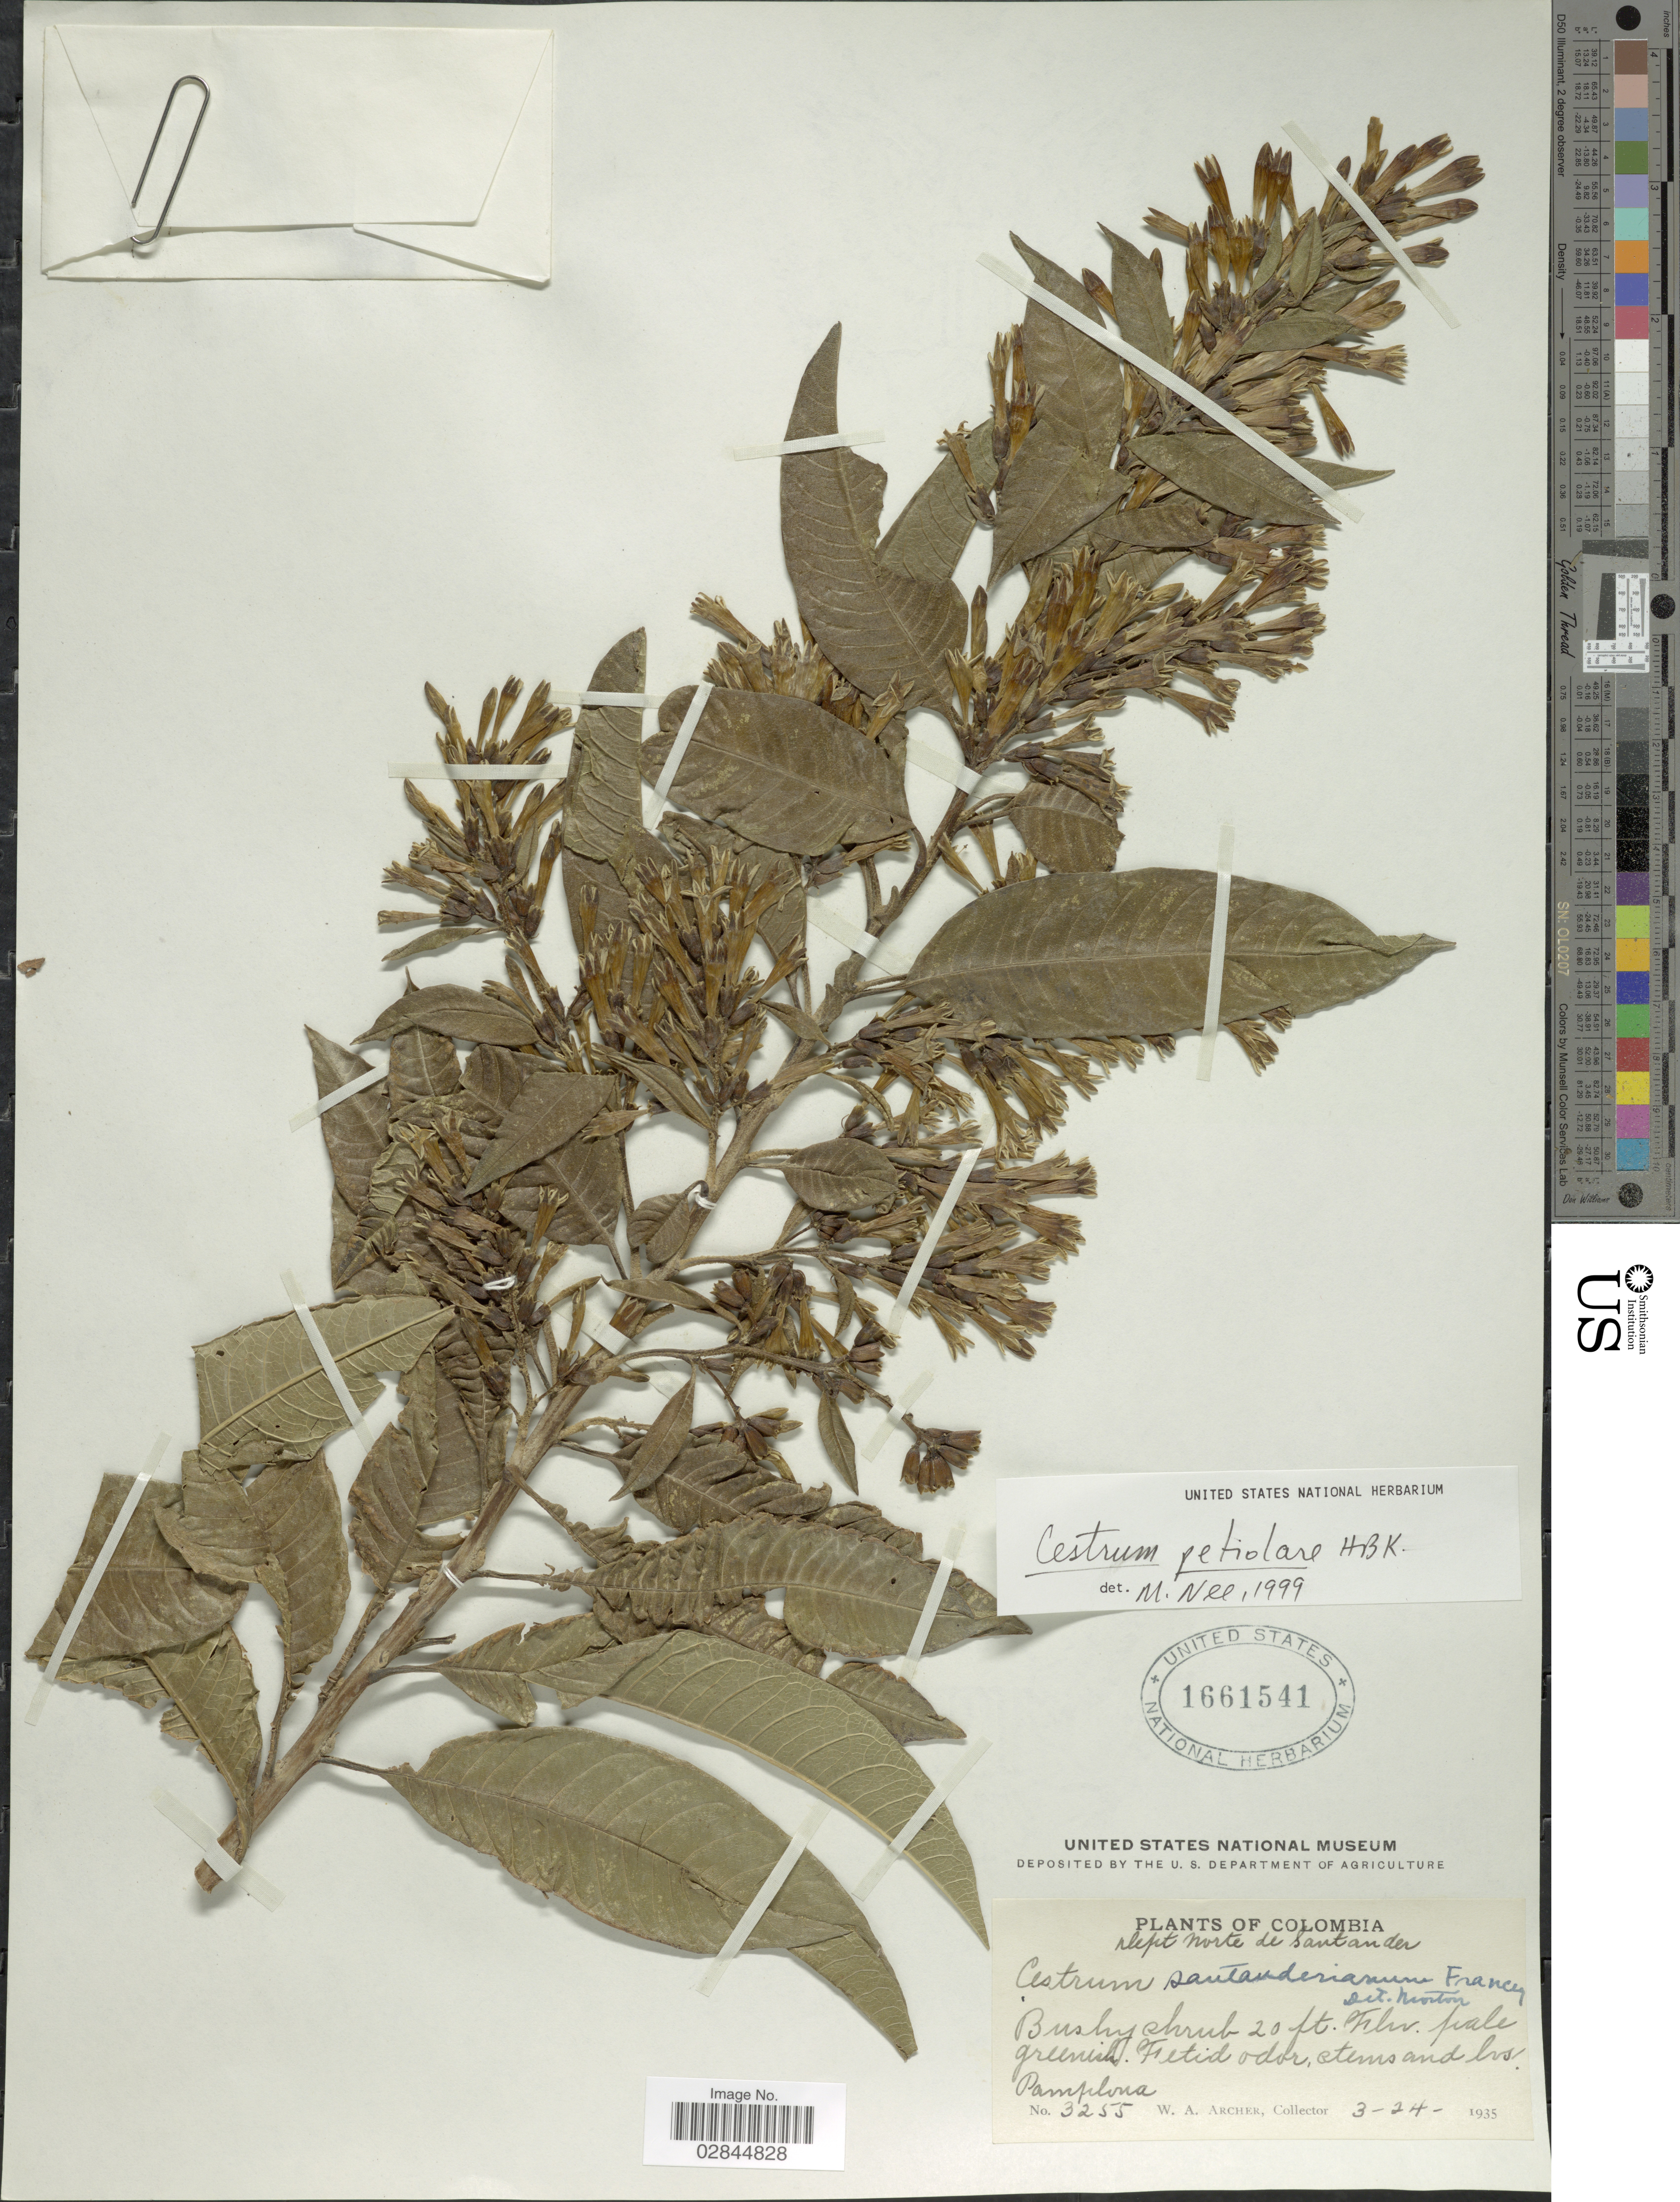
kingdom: Plantae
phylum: Tracheophyta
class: Magnoliopsida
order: Solanales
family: Solanaceae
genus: Cestrum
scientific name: Cestrum petiolare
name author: Kunth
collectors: W. A. Archer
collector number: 3255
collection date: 1935-03-24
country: Colombia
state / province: Norte de Santander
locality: Dept. Norte de Santander. Pamplona.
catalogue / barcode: US 1661541